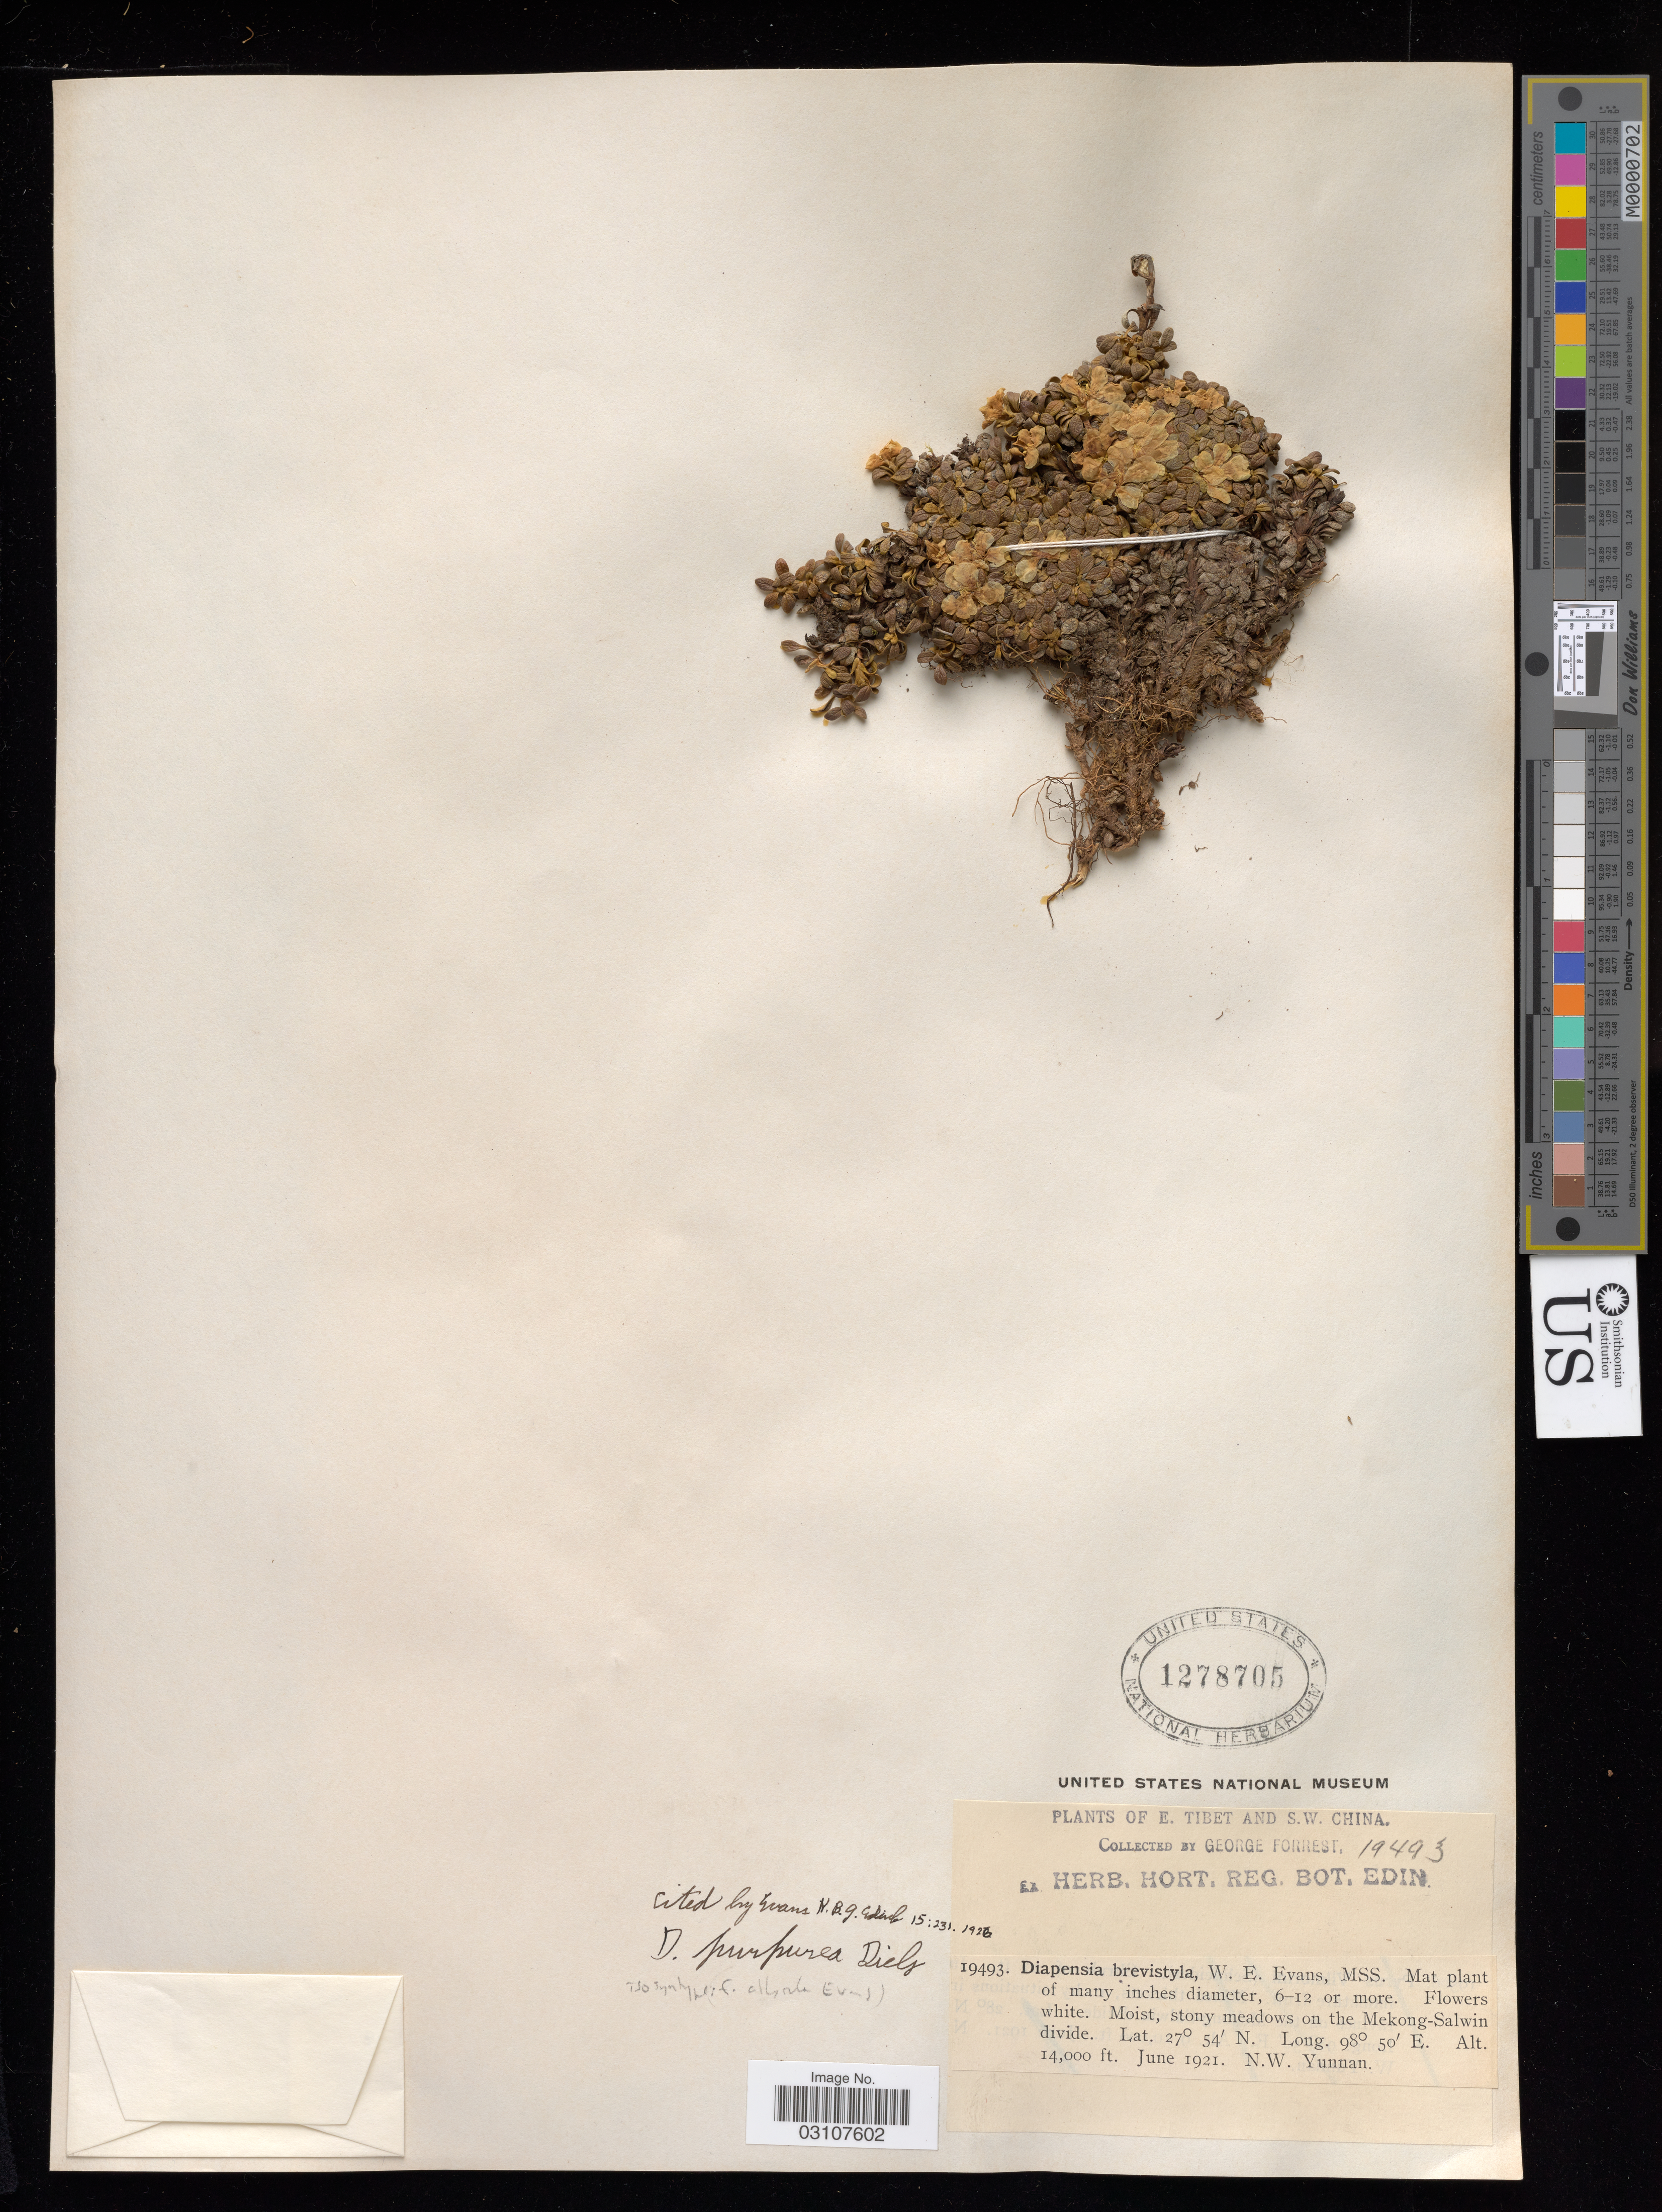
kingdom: Plantae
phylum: Tracheophyta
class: Magnoliopsida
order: Ericales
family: Diapensiaceae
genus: Diapensia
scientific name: Diapensia purpurea f. albida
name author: W.E. Evans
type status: Isosyntype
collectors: G. Forrest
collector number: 19493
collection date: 1921-06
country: China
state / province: Yunnan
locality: E. Tibet and S.W. China. Moist, stony meadows on the Mekong-Salwin divide.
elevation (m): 4267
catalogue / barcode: US 1278705